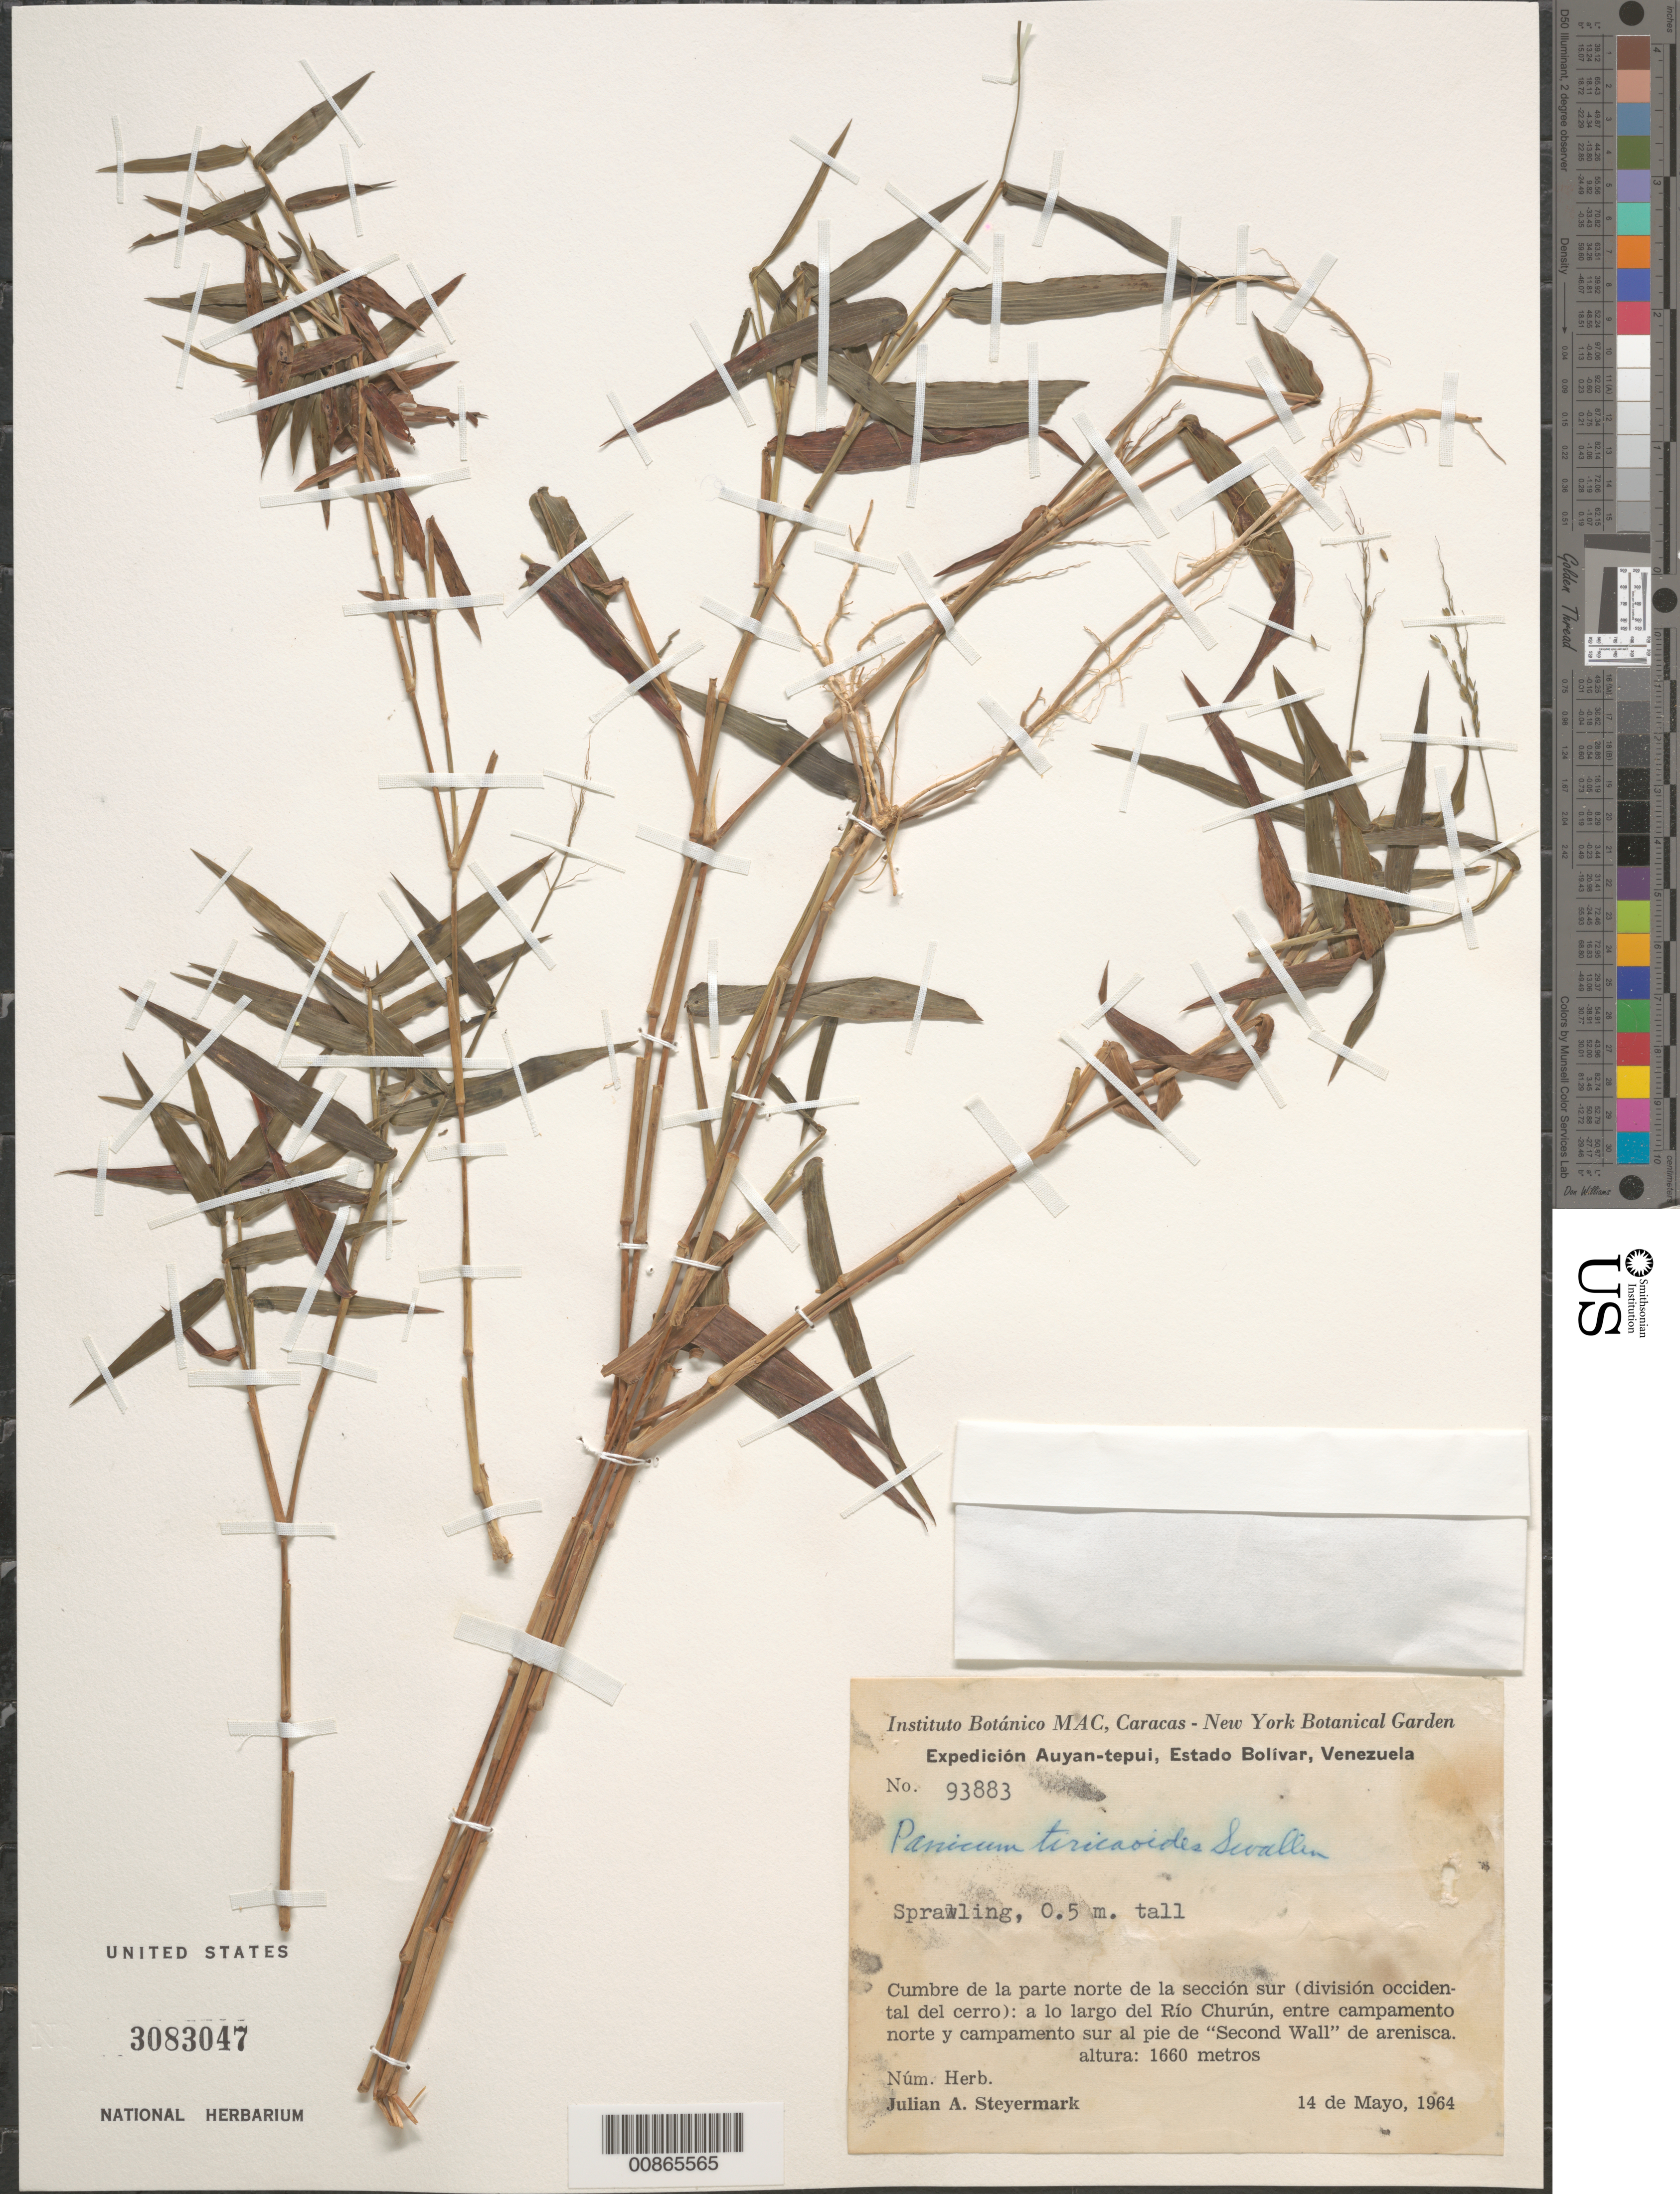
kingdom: Plantae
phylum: Tracheophyta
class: Liliopsida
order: Poales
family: Poaceae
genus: Panicum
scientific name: Panicum tiricaoides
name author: Swallen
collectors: J. Steyermark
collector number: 93883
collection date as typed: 14-May-64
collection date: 1964-05-14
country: Venezuela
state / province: Bolívar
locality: Auyan-tepuí, Río Churún, entre campamento norte y campamento sur al pie de "Second Wall" de arenisca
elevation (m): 1660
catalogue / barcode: US 3083047